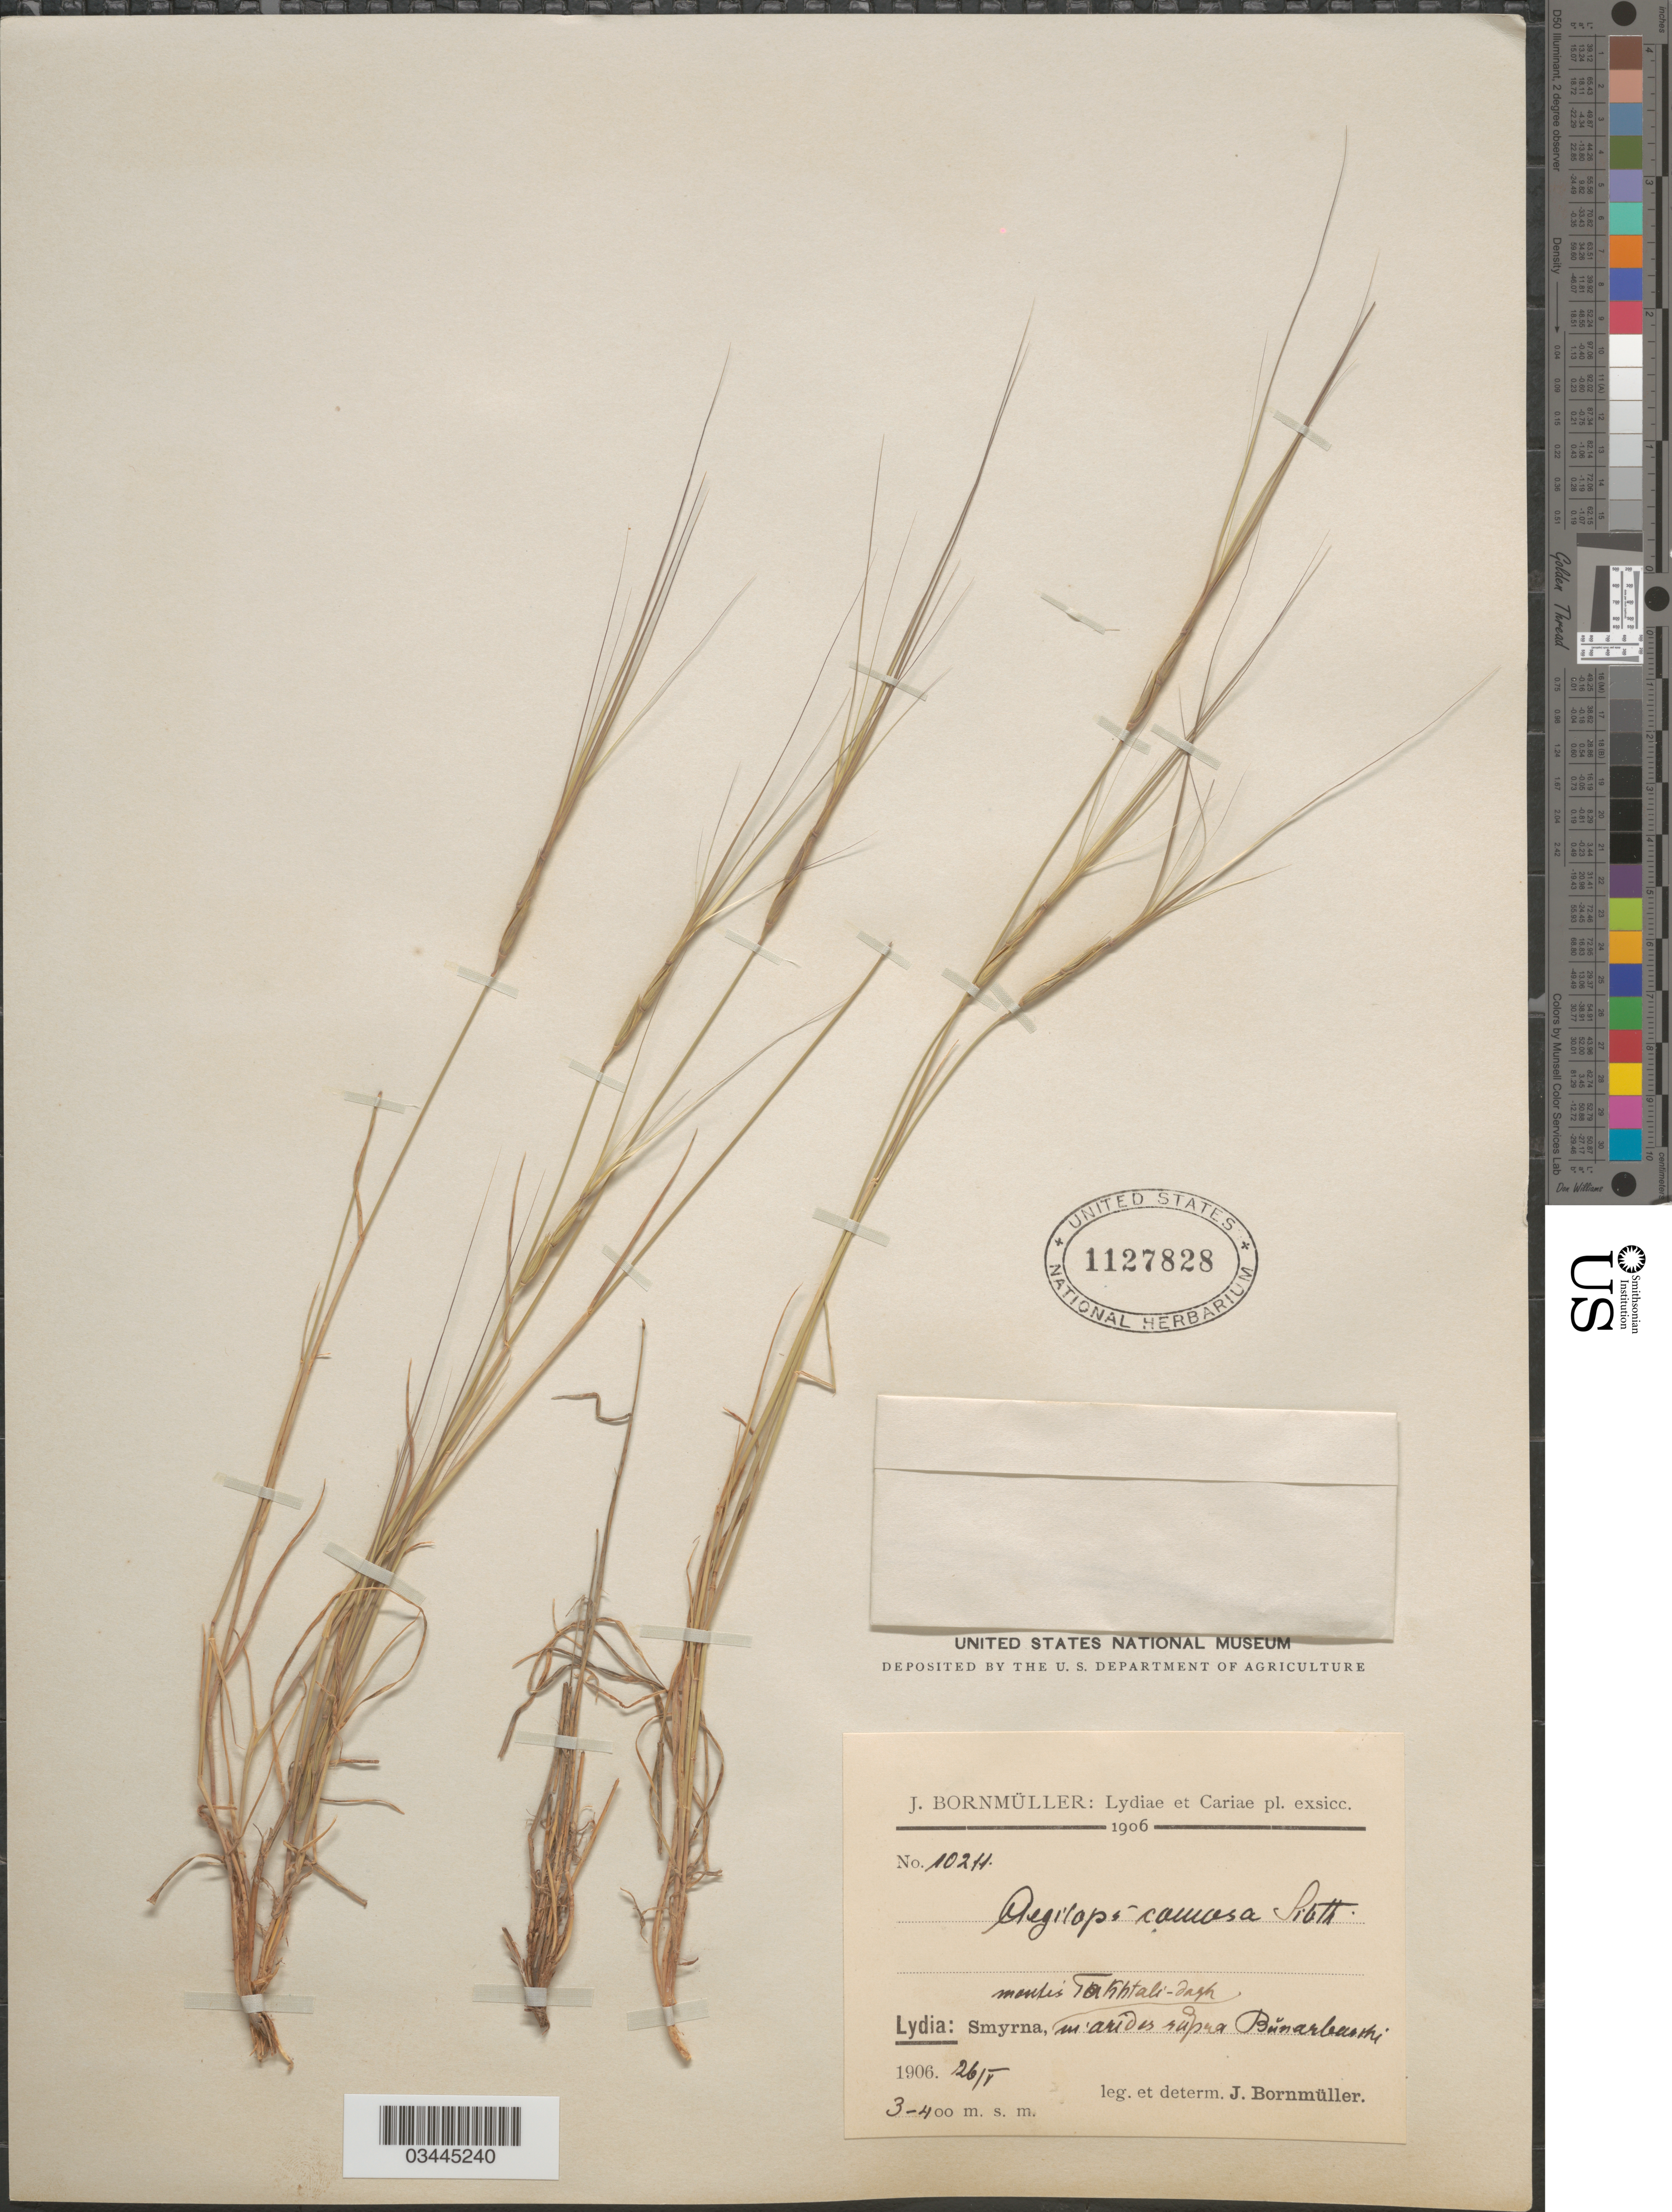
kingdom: Plantae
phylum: Tracheophyta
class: Liliopsida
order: Poales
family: Poaceae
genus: Aegilops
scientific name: Aegilops comosa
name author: Sibth. & Sm.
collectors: J. Bornmüller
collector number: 1024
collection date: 1906-05-26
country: Turkey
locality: Montis Takhtali-dagh. Lydia: Smyrna, in aridis supra Bunarbaski.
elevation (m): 300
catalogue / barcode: US 1127828